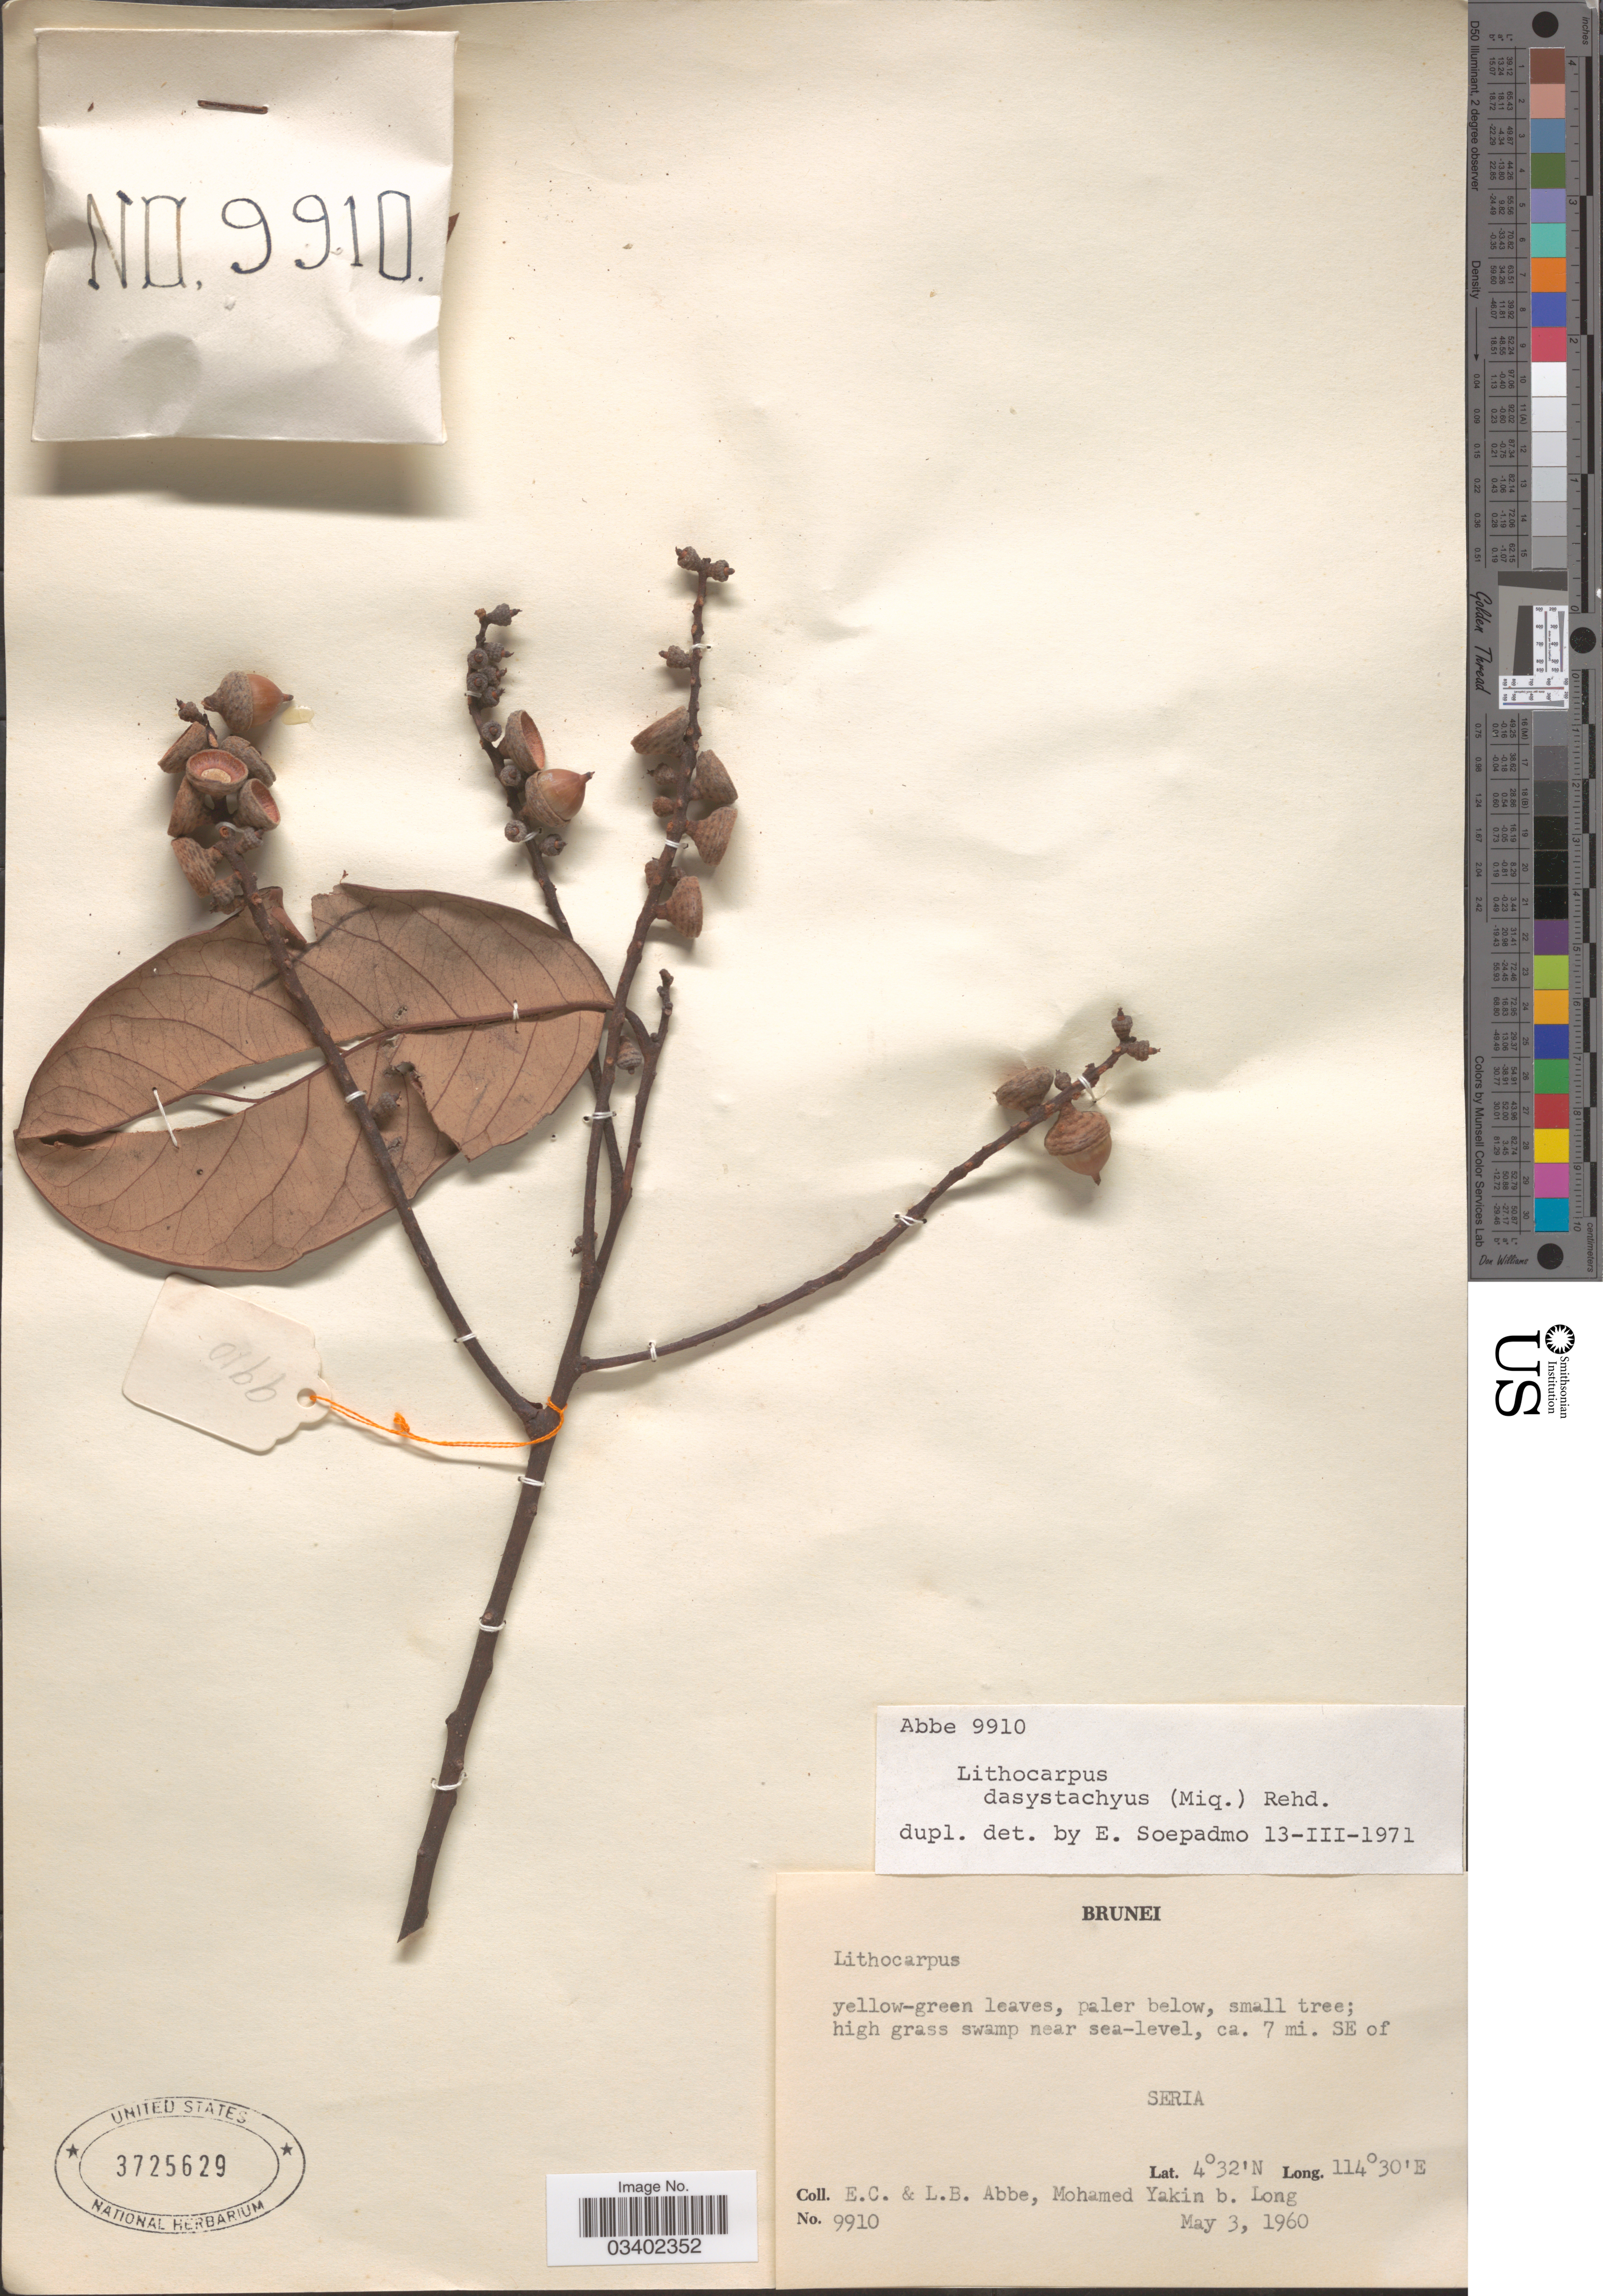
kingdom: Plantae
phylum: Tracheophyta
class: Magnoliopsida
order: Fagales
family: Fagaceae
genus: Lithocarpus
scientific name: Lithocarpus dasystachyus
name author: (Miq.) Rehder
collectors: E. C. Abbe, L. B. Abbe & M. Yakin b. Long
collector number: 9910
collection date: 1960-05-03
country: Brunei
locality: Ca. 7 mi. SE of Seria.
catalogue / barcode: US 3725629